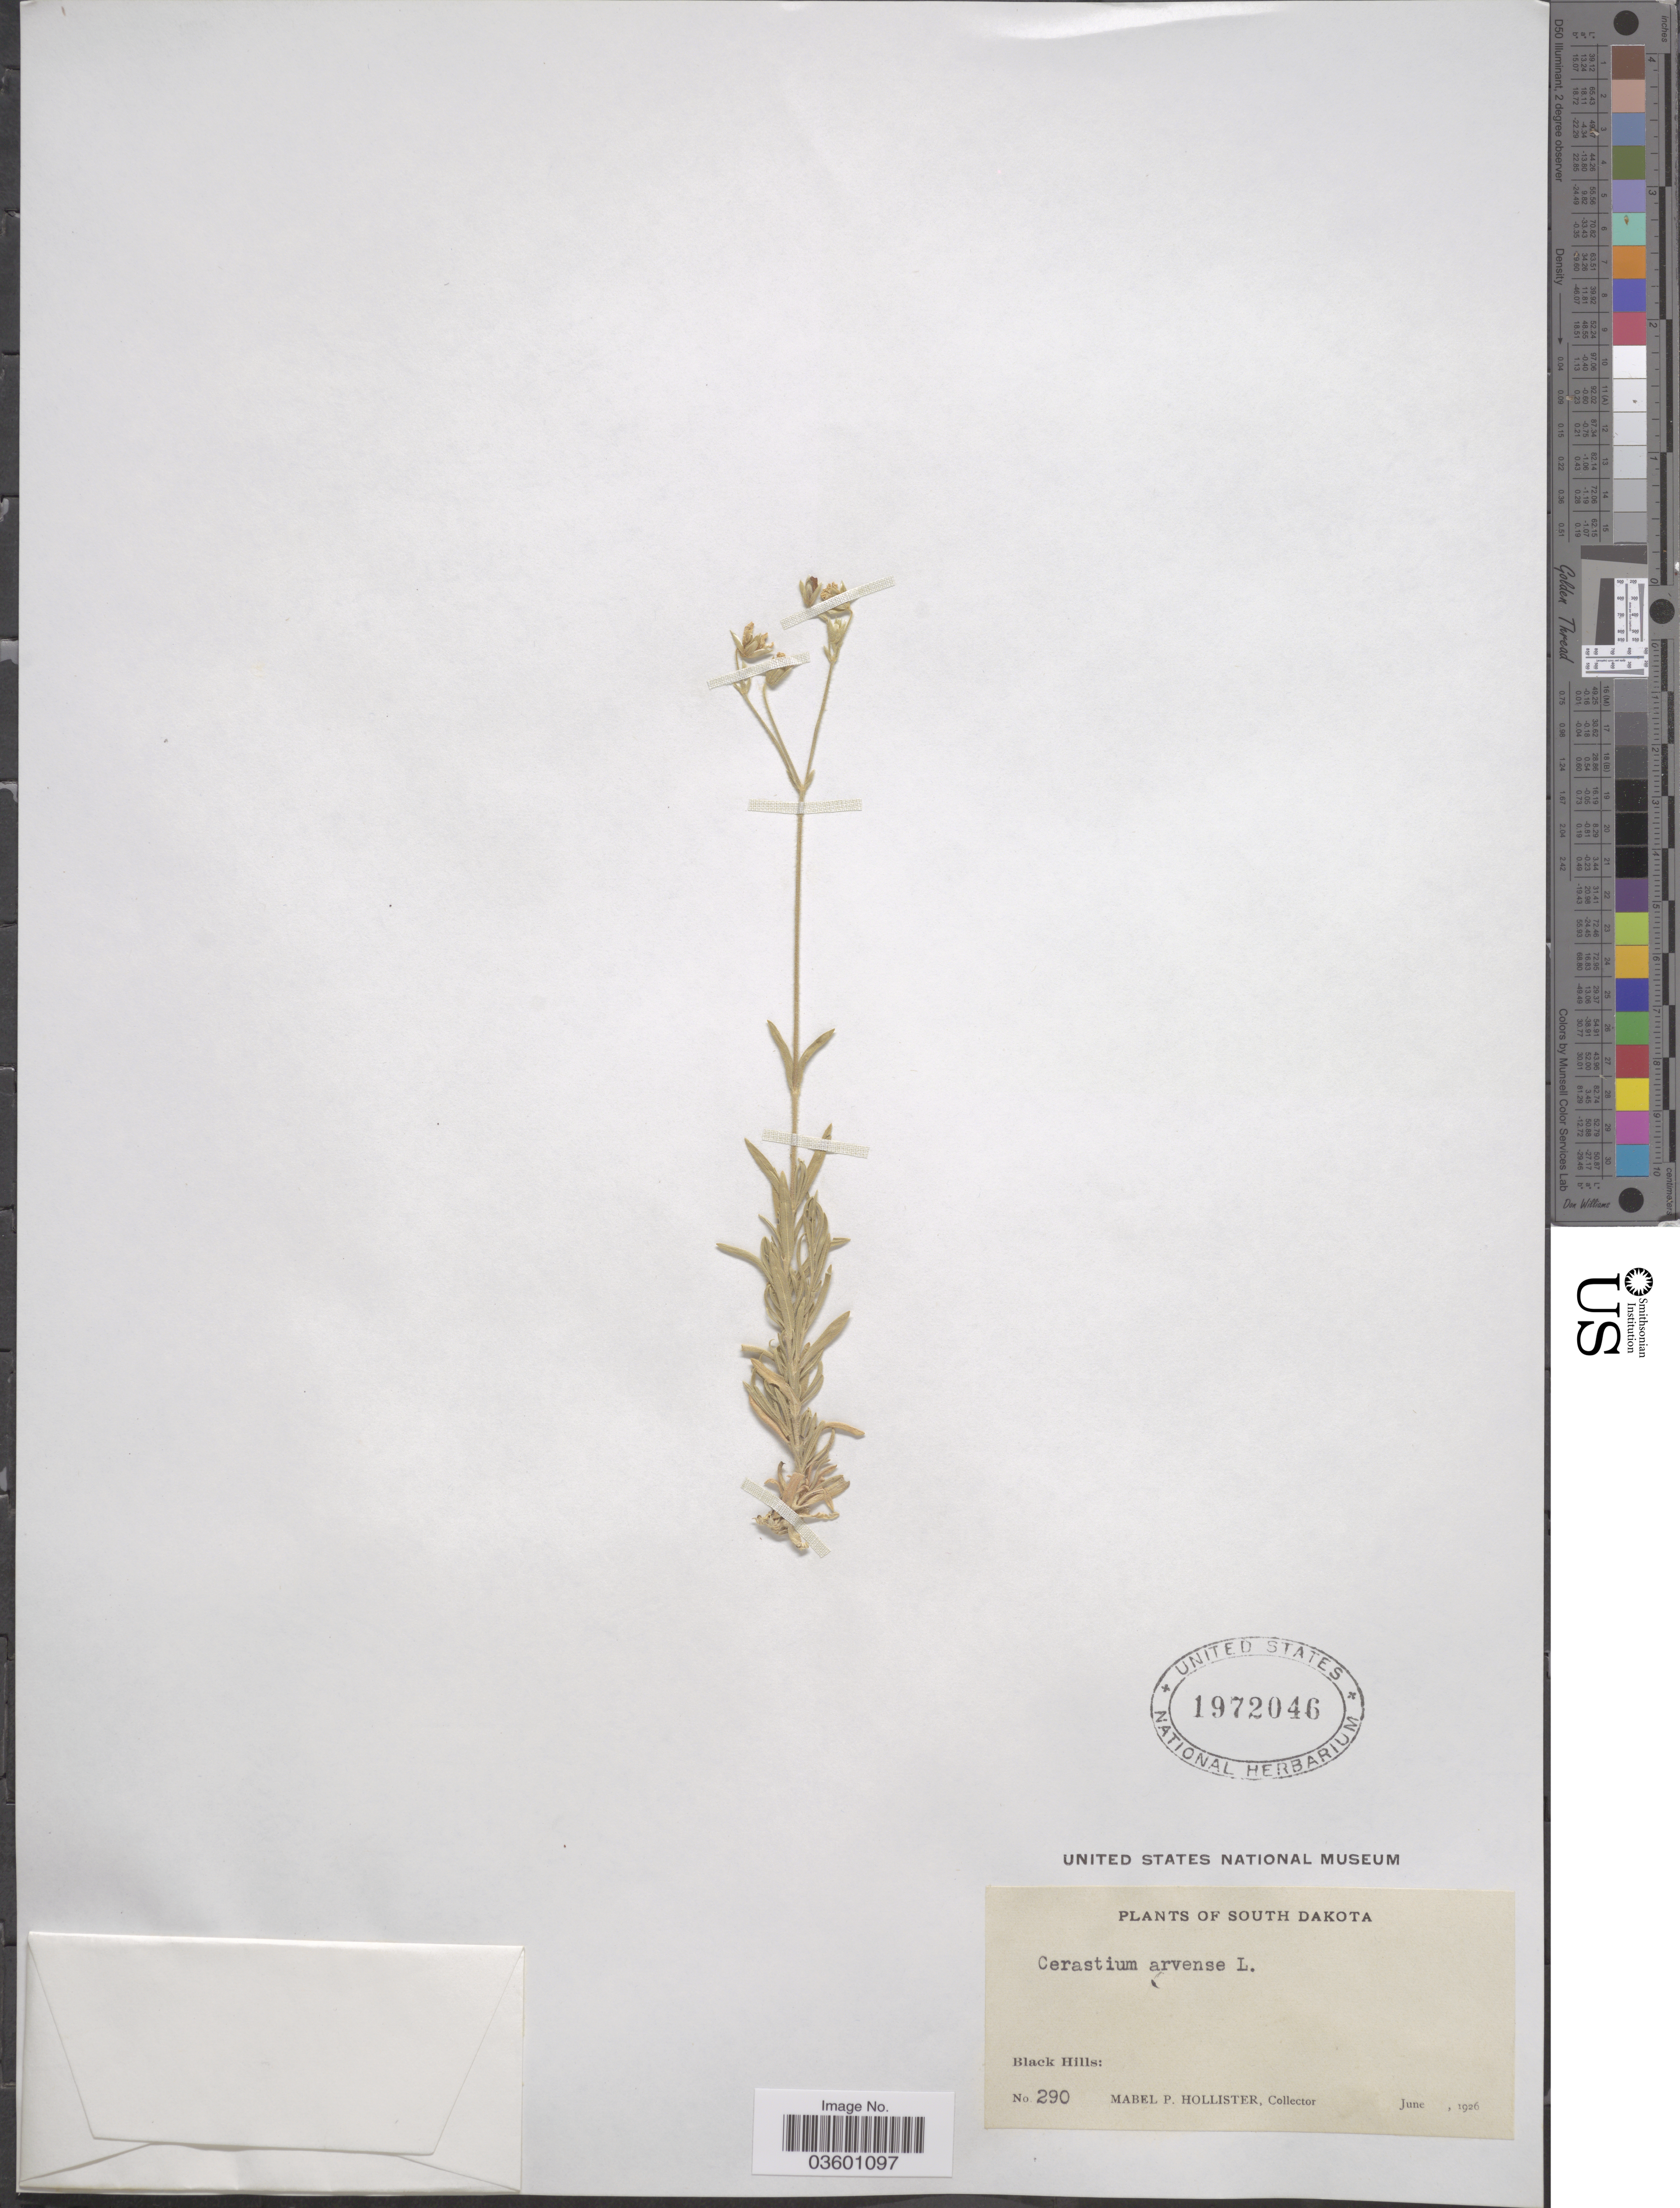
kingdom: Plantae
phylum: Tracheophyta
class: Magnoliopsida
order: Caryophyllales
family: Caryophyllaceae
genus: Cerastium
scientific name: Cerastium arvense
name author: L.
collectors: M. Hollister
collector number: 290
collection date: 1926-06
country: United States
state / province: South Dakota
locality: Black Hills.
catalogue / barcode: US 1972046